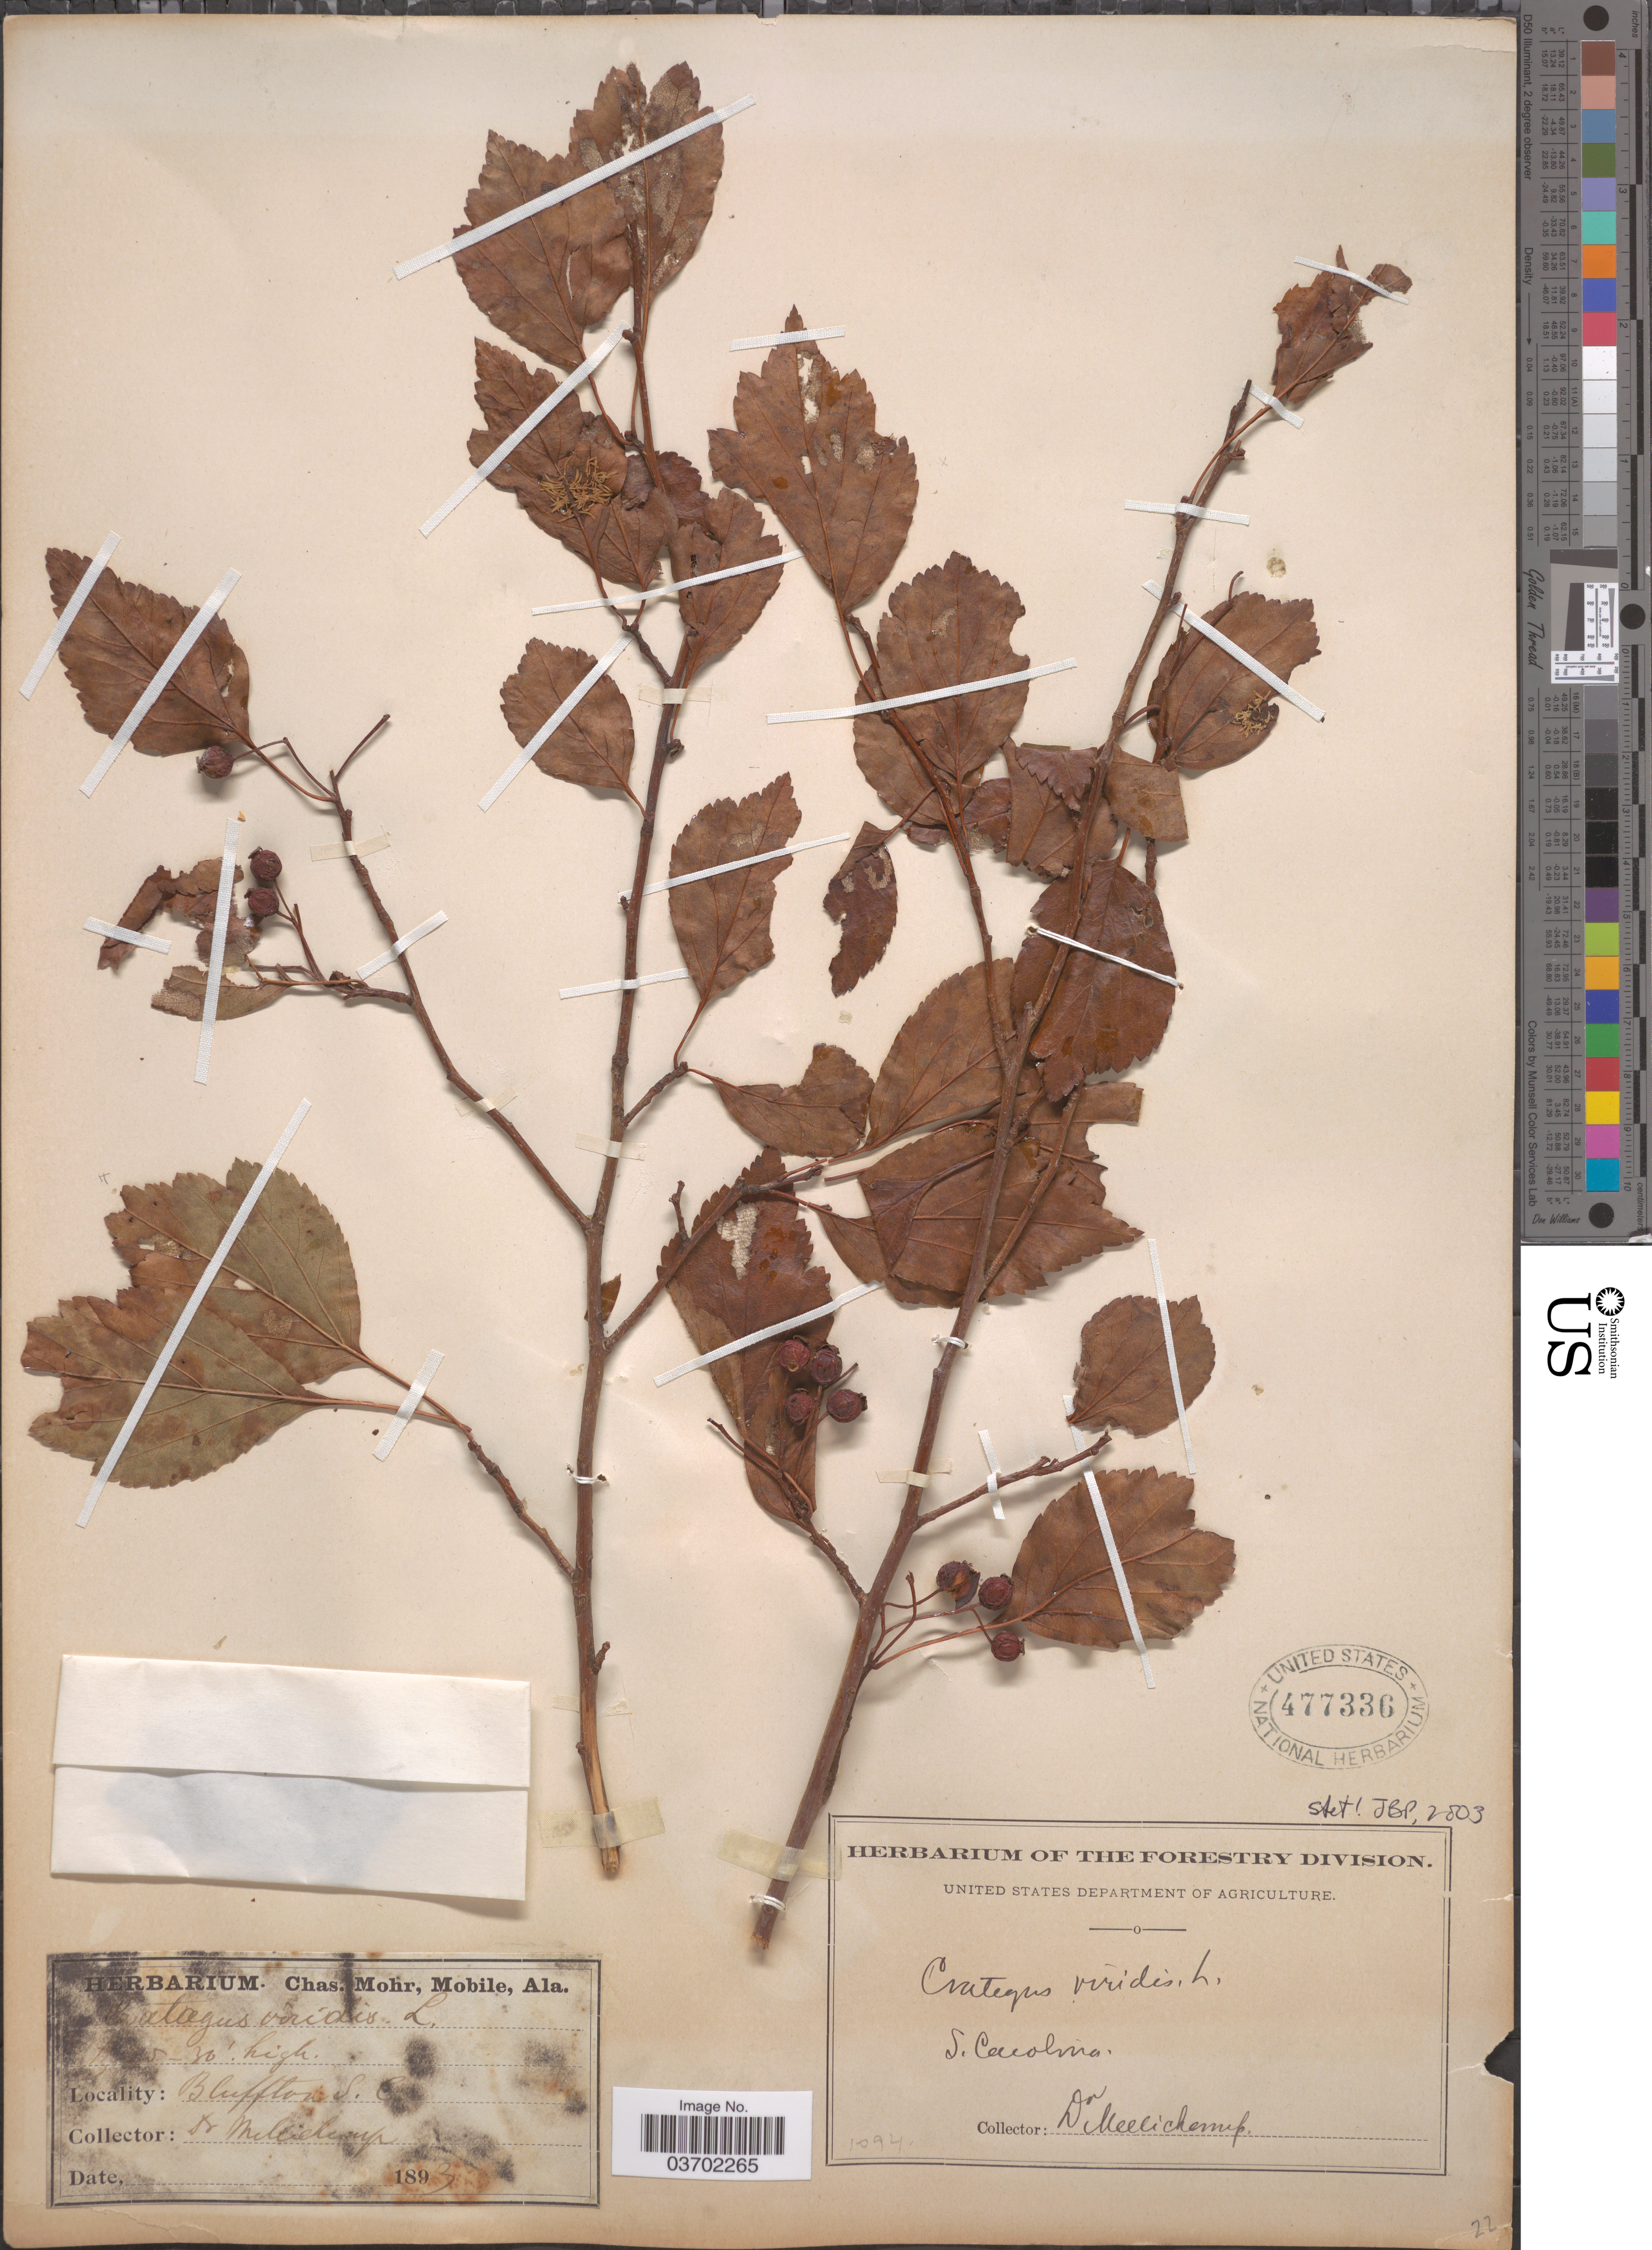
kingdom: Plantae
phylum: Tracheophyta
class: Magnoliopsida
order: Rosales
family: Rosaceae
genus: Crataegus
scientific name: Crataegus viridis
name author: L.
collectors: -. Mellichamp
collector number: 1094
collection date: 1893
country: United States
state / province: South Carolina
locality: Bluffton.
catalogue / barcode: US 477336